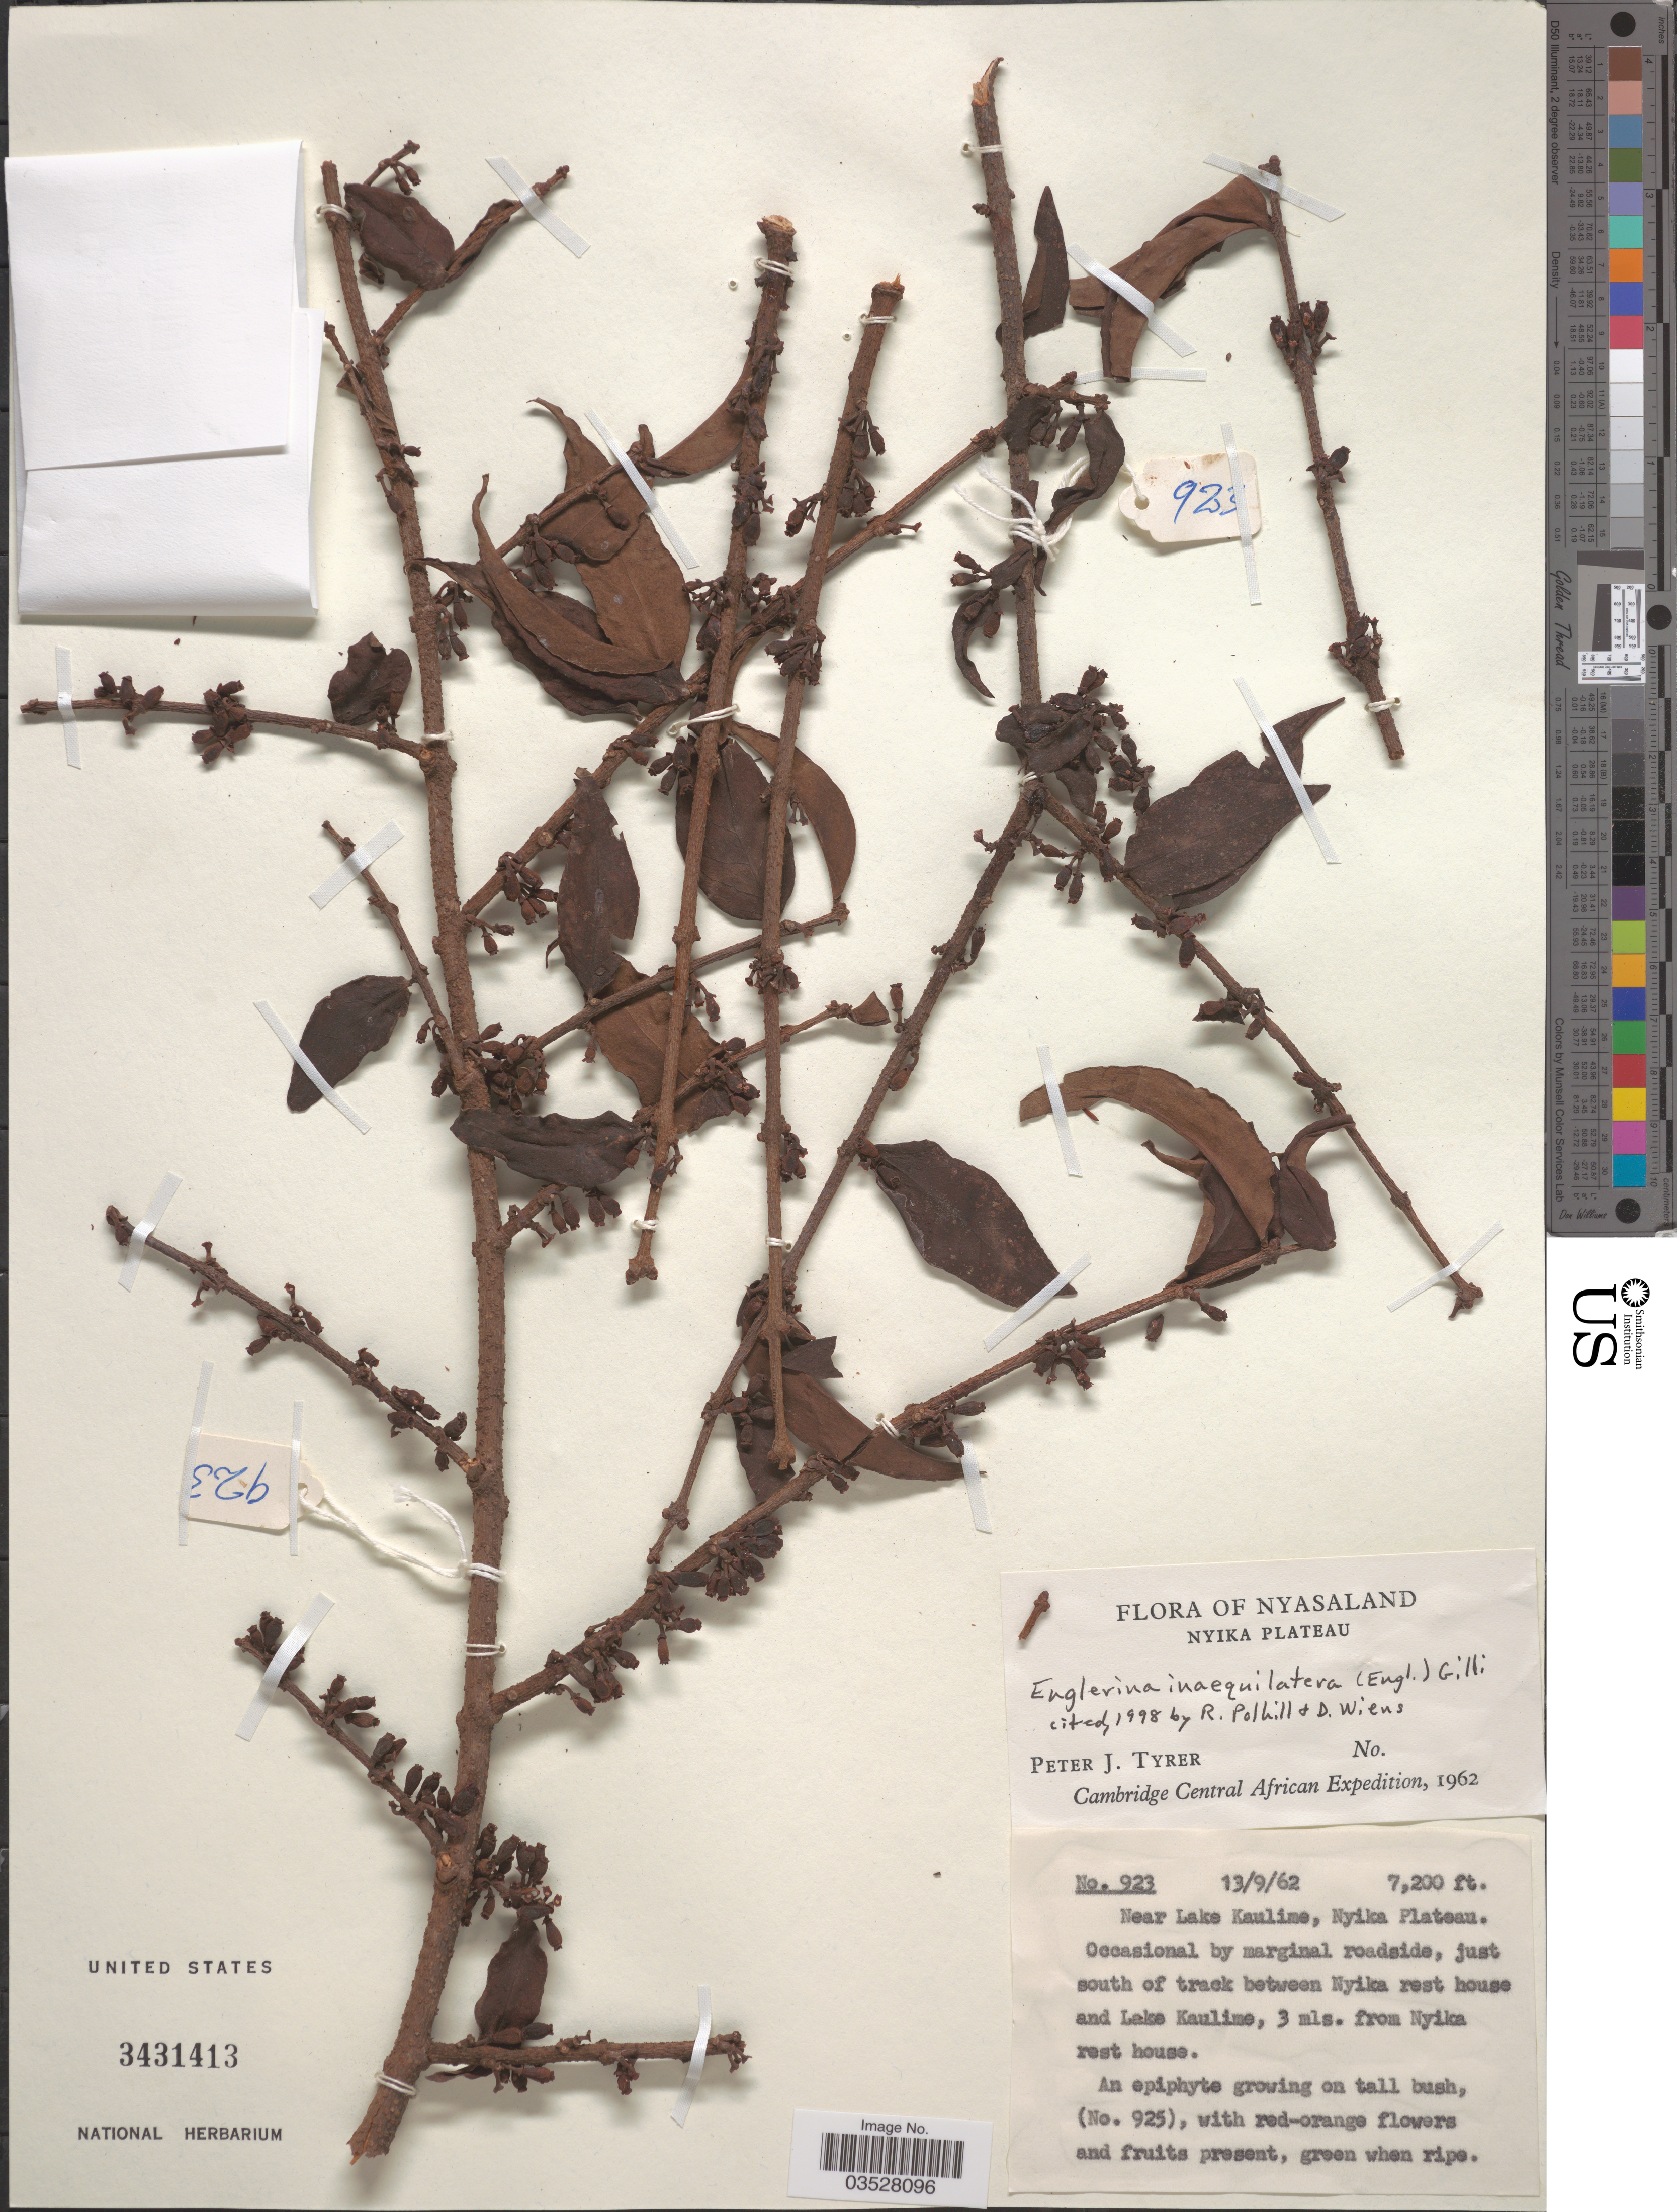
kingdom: Plantae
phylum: Tracheophyta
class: Magnoliopsida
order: Santalales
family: Loranthaceae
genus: Englerina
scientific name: Englerina inaequilatera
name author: (Engl.) Gilli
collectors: P. Tyrer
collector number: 923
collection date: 1962-09-13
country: Malawi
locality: Nyasaland. Nyika Plateau. Near Lake Kaulime. Occasional by marginal roadside, just south of track between Nyika rest house and Lake Kaulime, 3 mls. from Nyika rest house.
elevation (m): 2195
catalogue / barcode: US 3431413